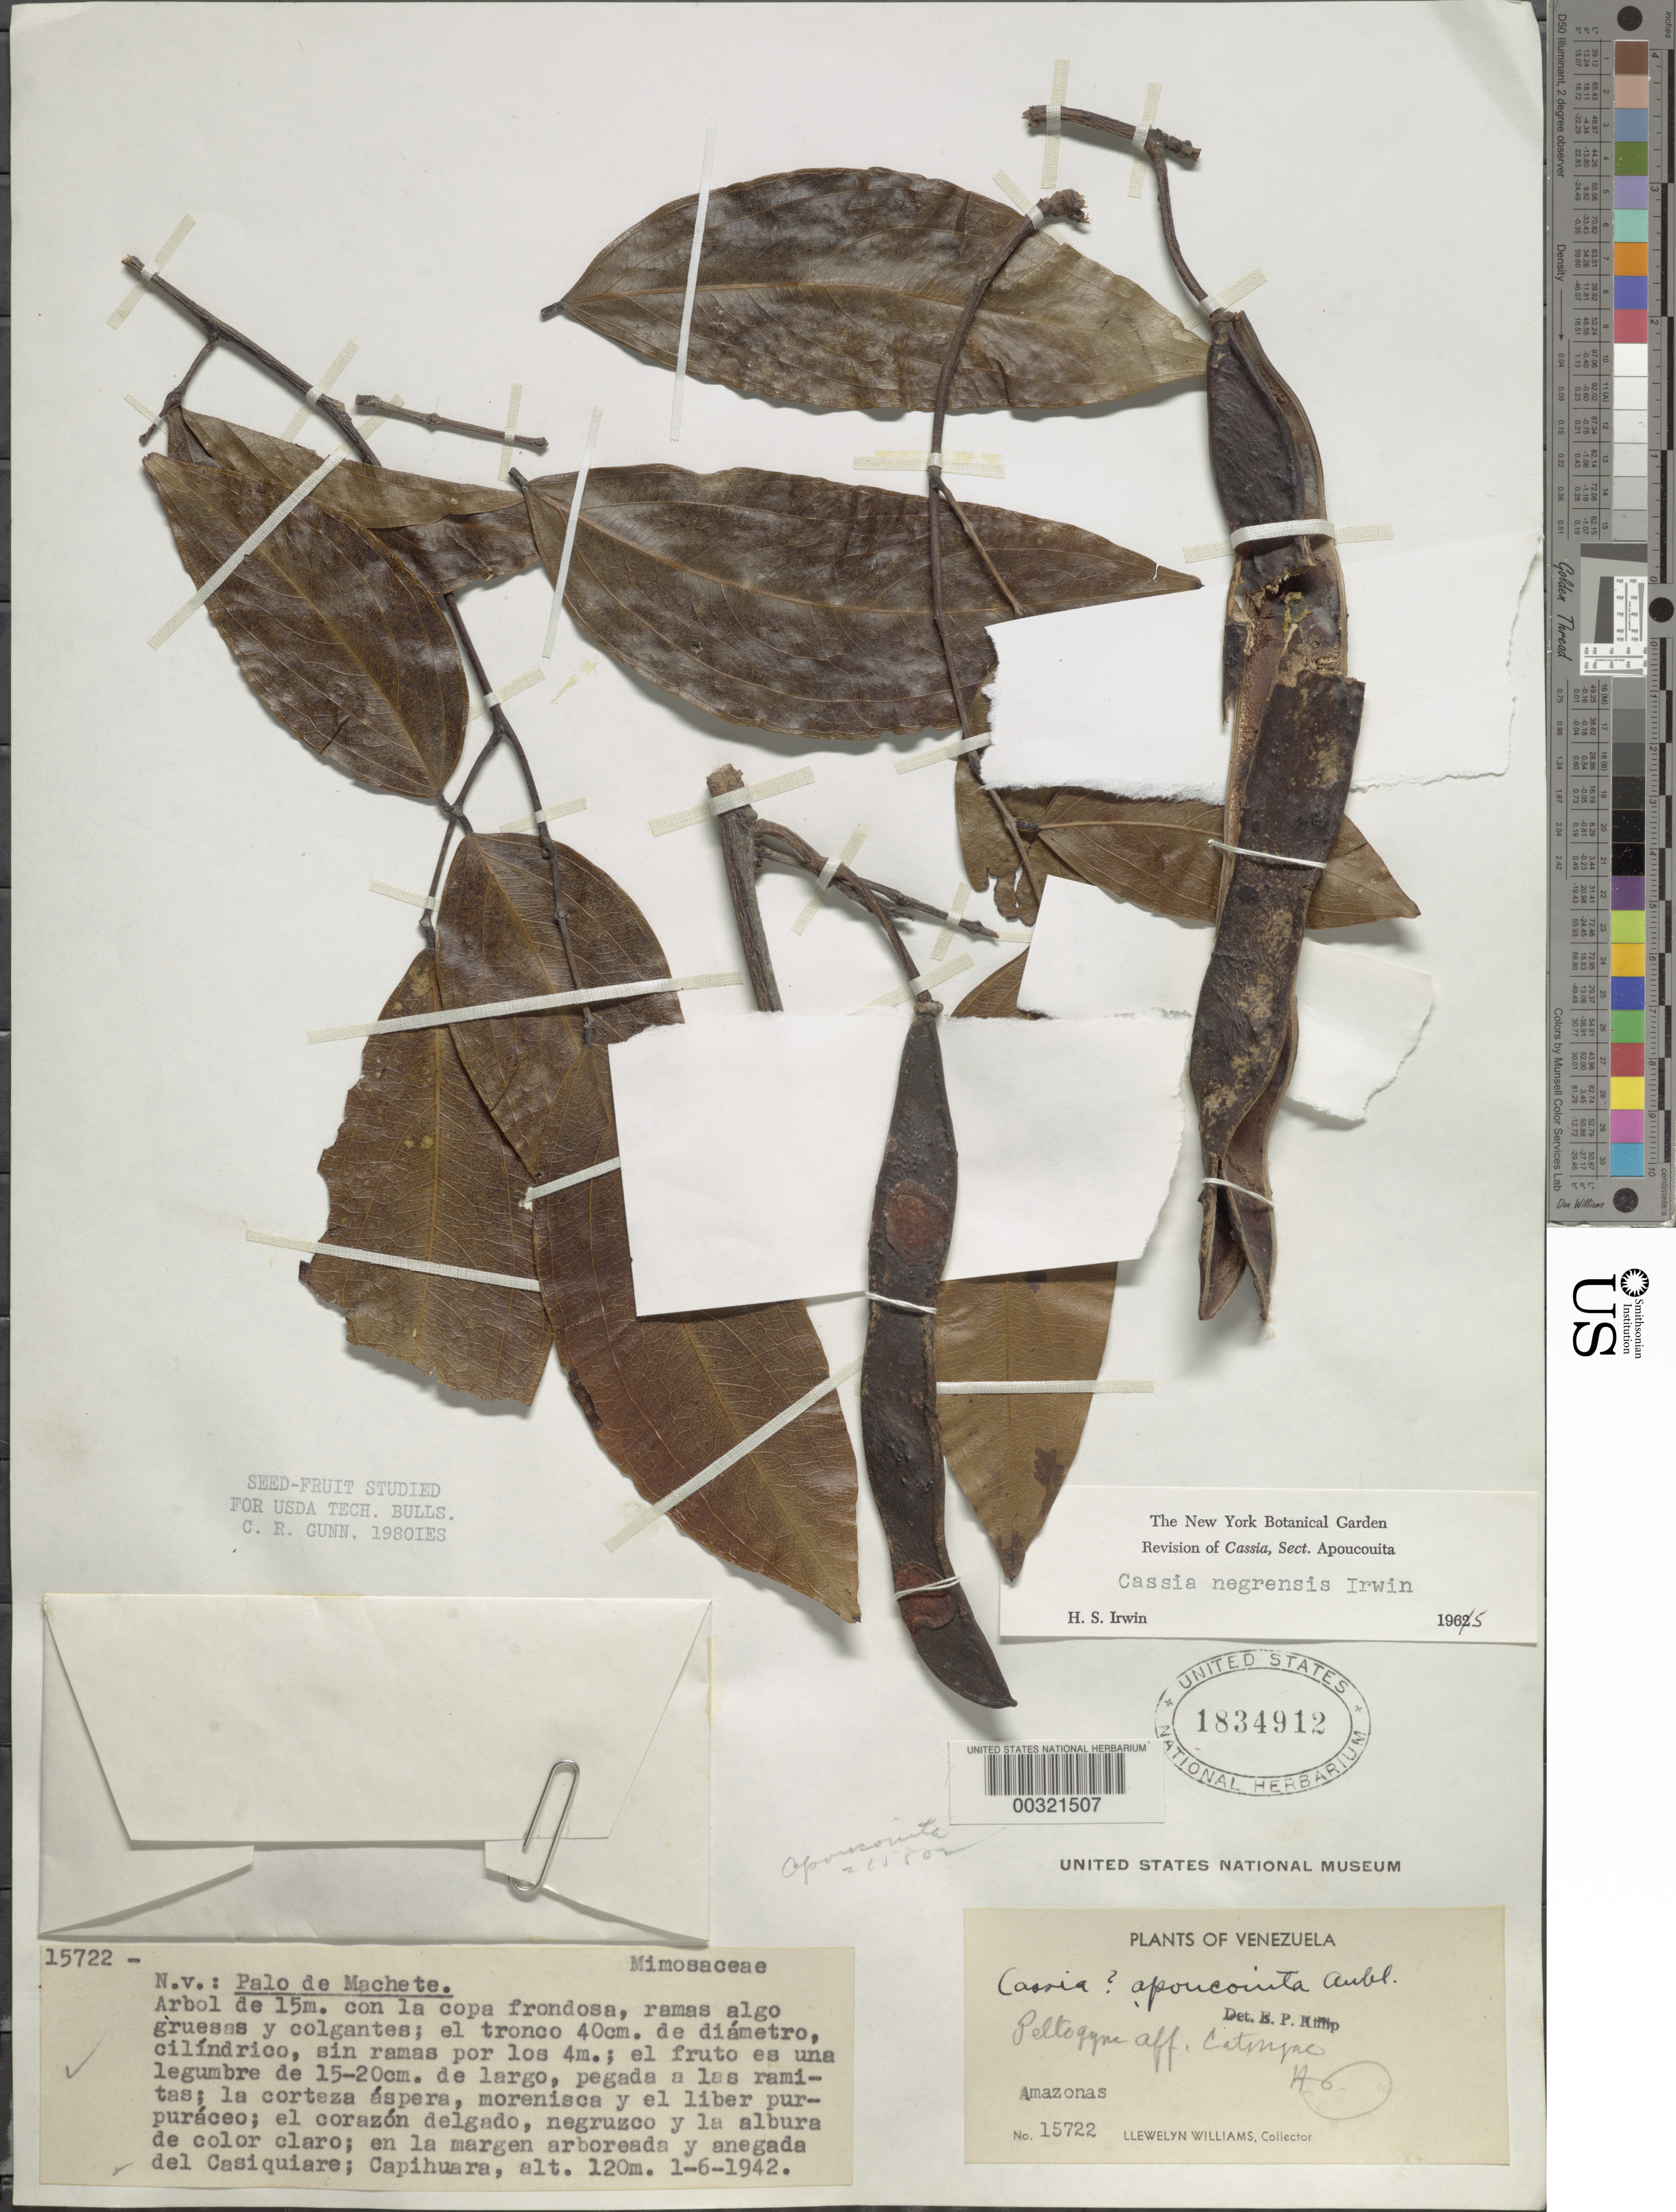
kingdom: Plantae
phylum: Tracheophyta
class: Magnoliopsida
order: Fabales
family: Fabaceae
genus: Chamaecrista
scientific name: Chamaecrista negrensis var. negrensis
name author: (H.S. Irwin) H.S. Irwin & Barneby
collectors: Ll. Williams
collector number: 15722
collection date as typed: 01 Jun 1942 or 06 Jan 1942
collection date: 1942-01-06 or 1942-06-01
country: Venezuela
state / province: Amazonas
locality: Capihuara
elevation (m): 120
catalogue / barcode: US 1834912